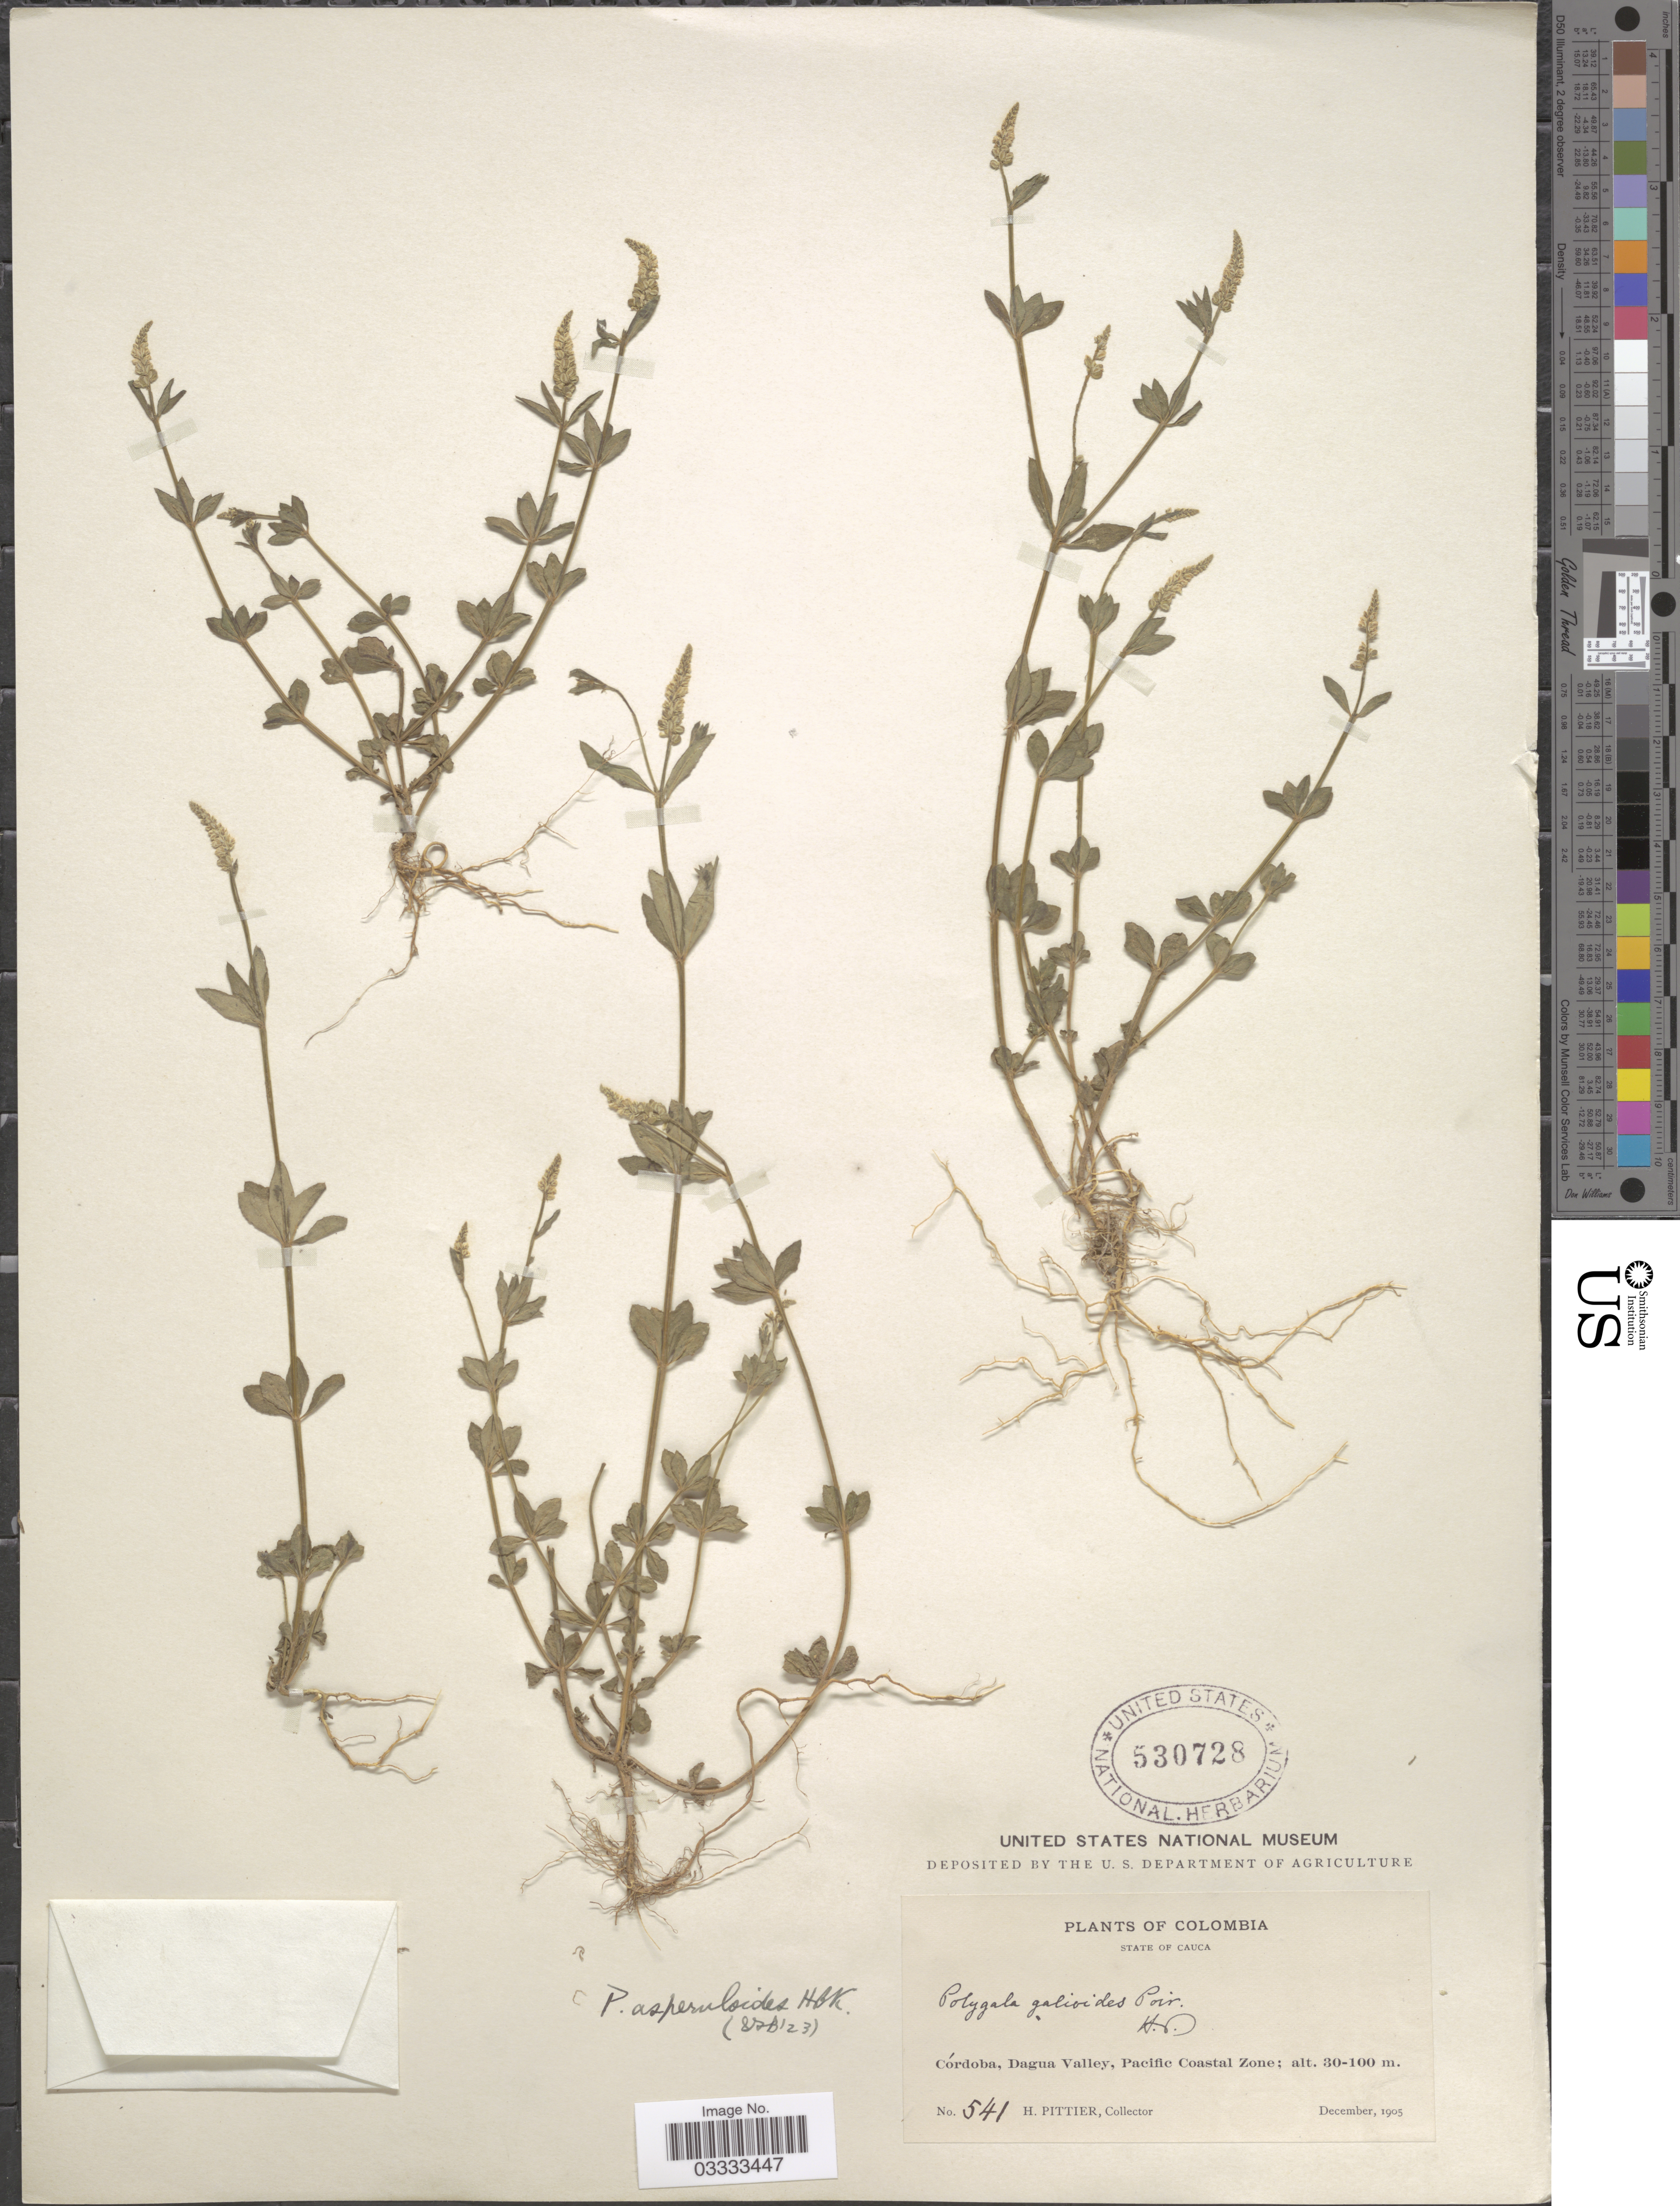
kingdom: Plantae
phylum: Tracheophyta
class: Magnoliopsida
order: Fabales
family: Polygalaceae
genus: Polygala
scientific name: Polygala asperuloides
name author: Kunth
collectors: H. F. Pittier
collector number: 541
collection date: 1905-12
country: Colombia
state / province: Cauca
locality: Córdoba, Dagua Valley, Pacific Coastal Zone.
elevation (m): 30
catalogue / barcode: US 530728